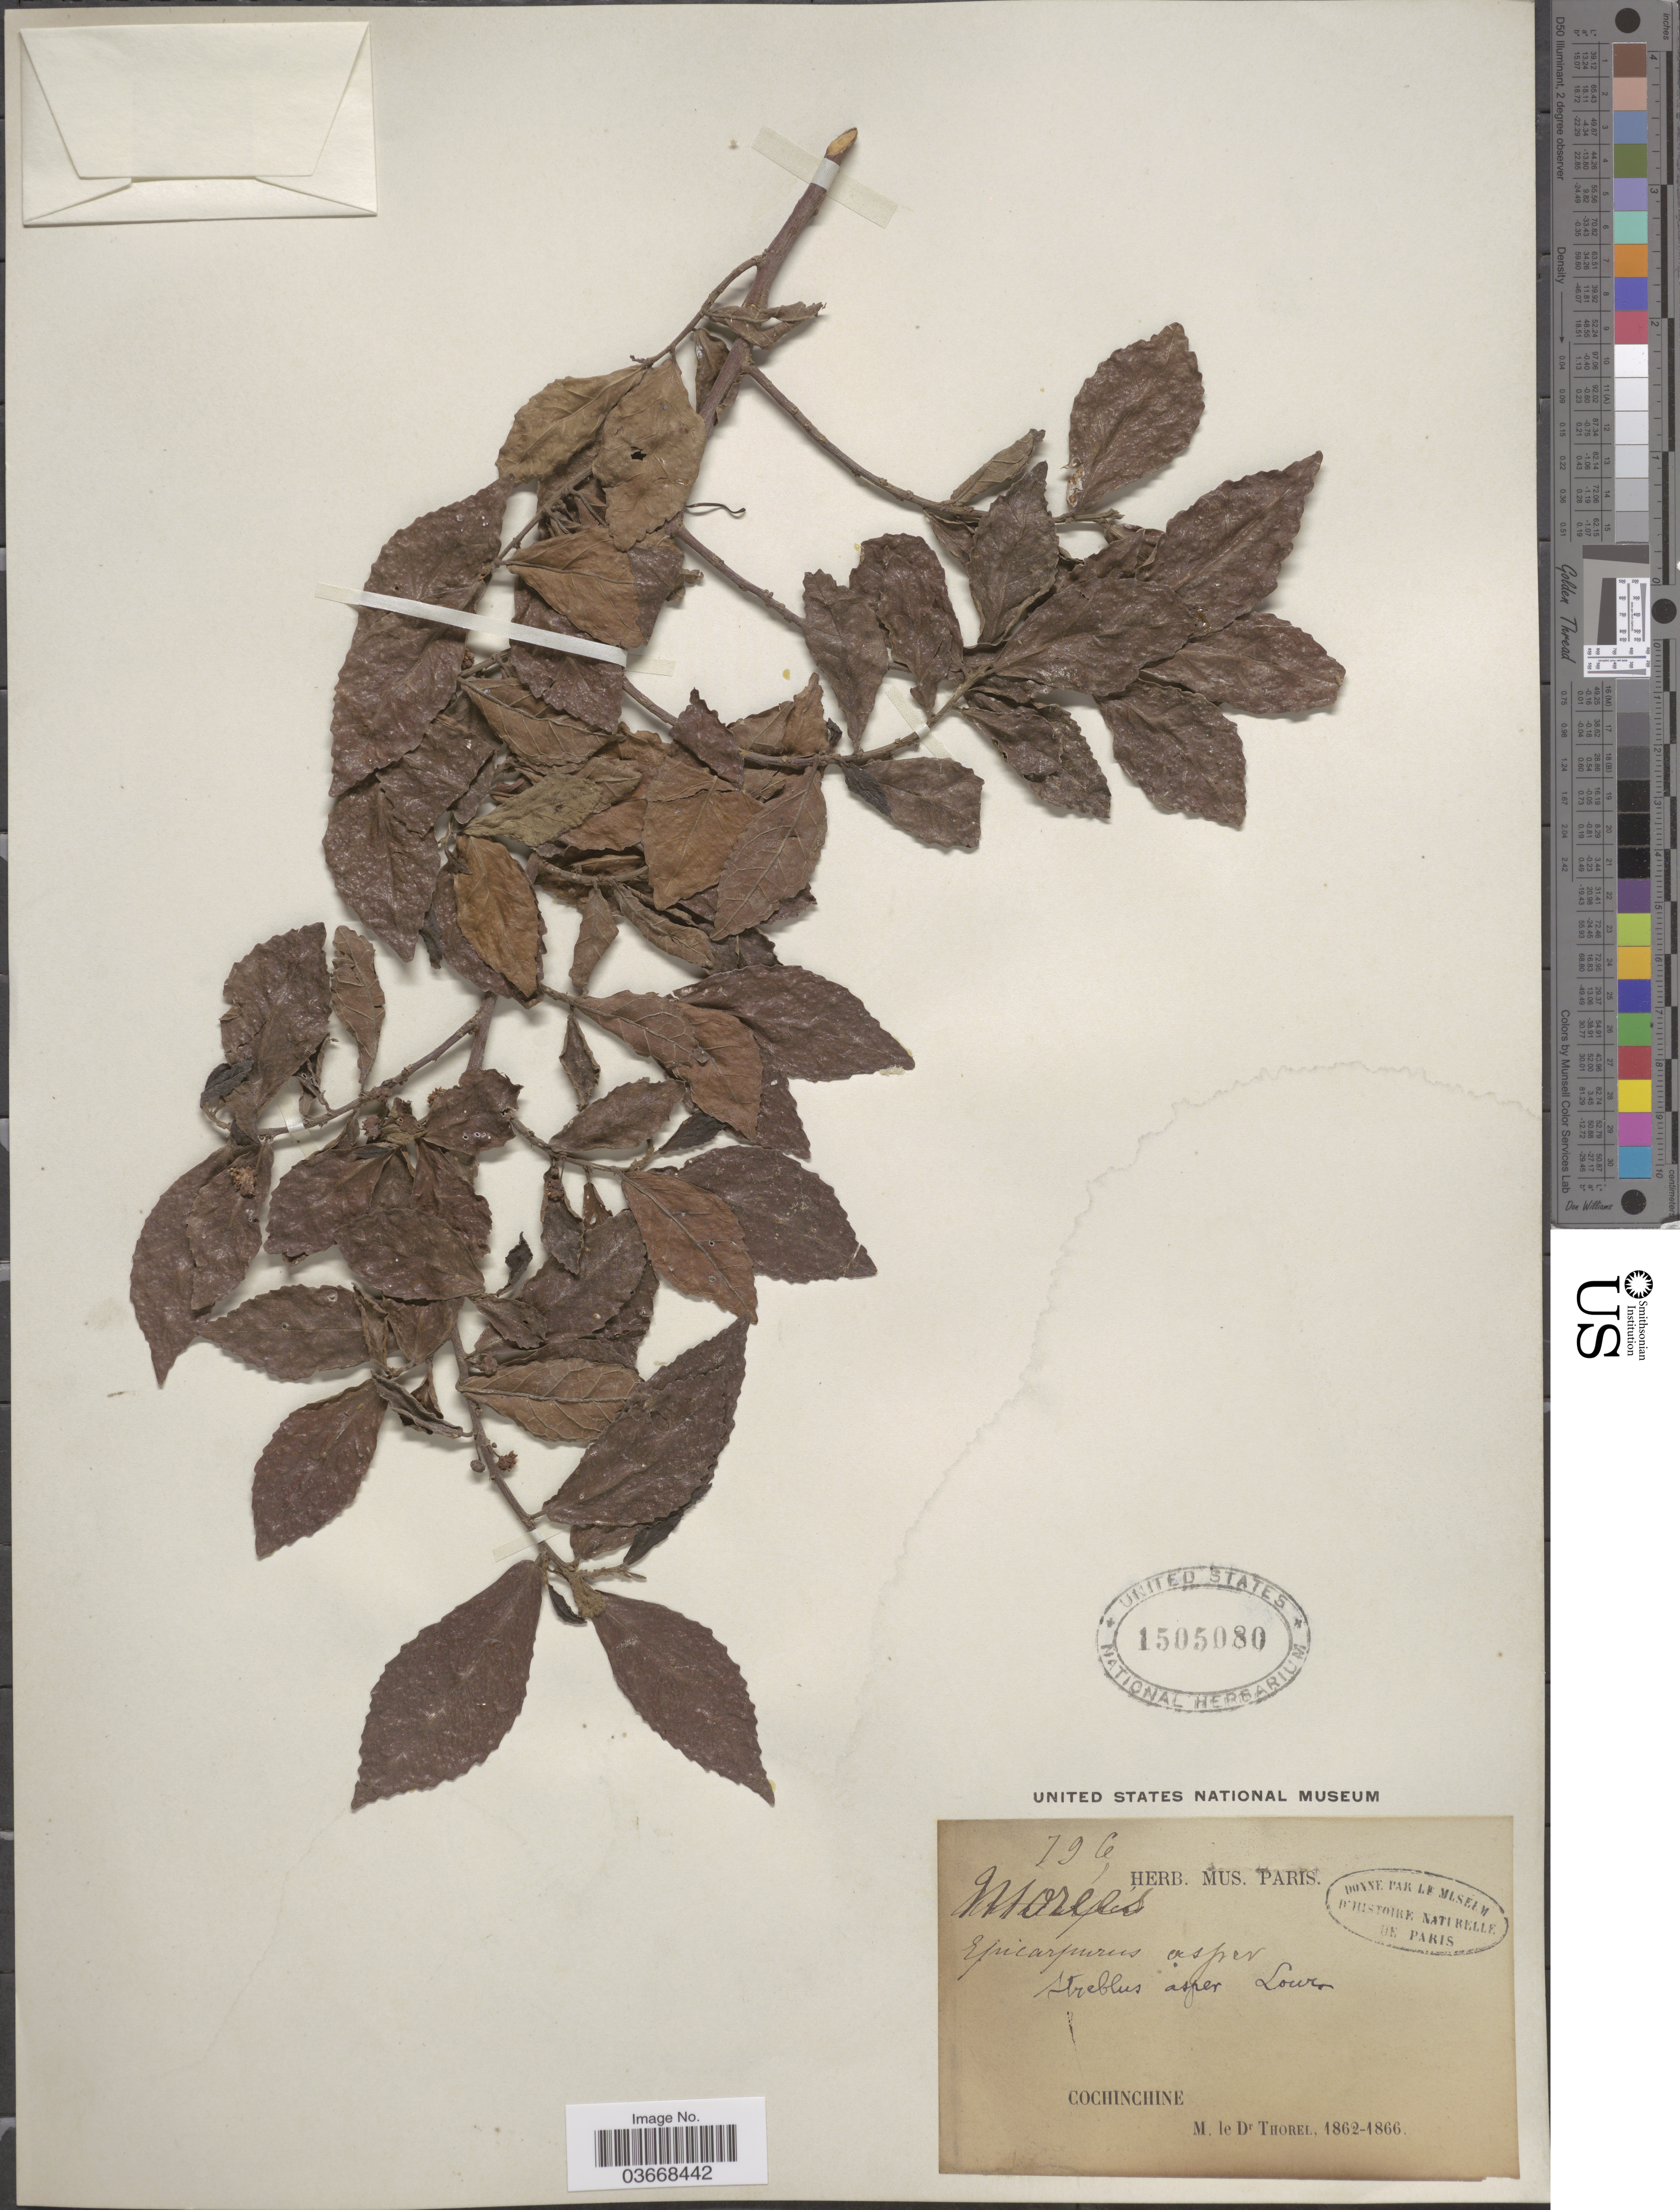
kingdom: Plantae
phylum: Tracheophyta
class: Magnoliopsida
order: Rosales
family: Moraceae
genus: Streblus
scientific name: Streblus asper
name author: Lour.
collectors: Thorel, M. "M. [=Monsieur] Thorel" DO NOT USE (error for C. Thorel)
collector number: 196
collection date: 1862/1866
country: Vietnam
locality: Cochinchine.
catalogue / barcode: US 1505080